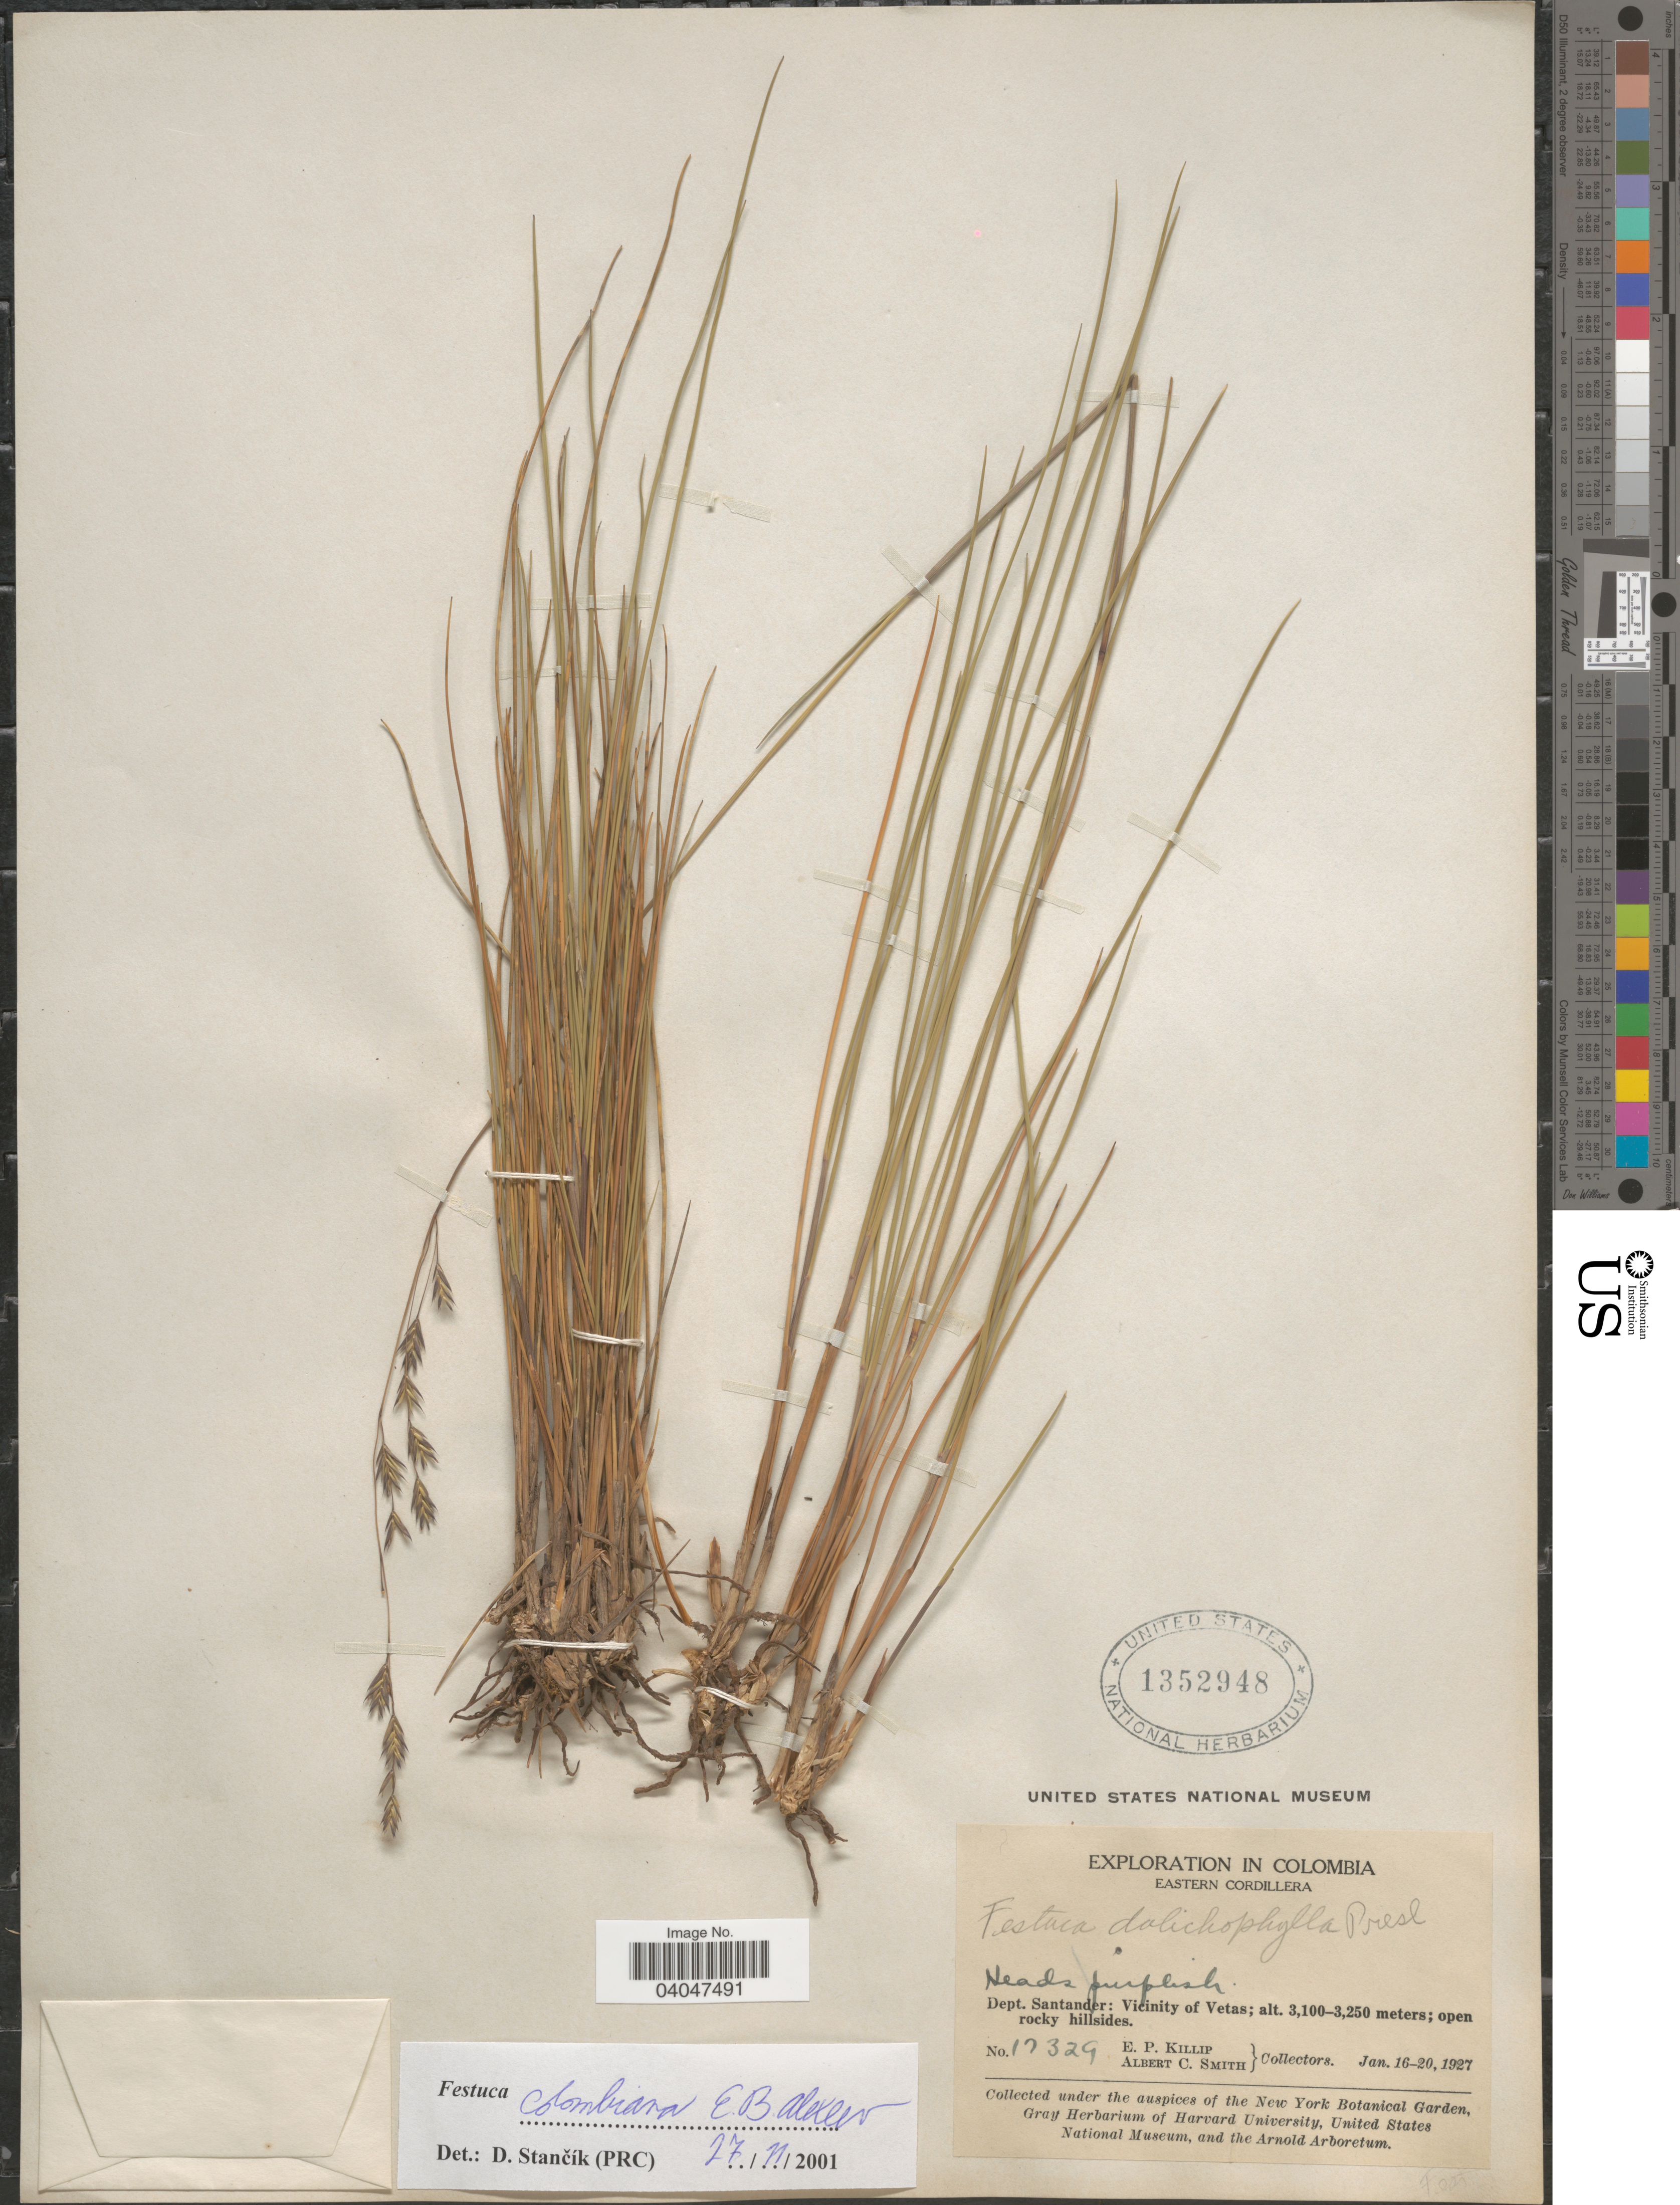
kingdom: Plantae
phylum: Tracheophyta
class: Liliopsida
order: Poales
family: Poaceae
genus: Festuca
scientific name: Festuca colombiana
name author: E.B. Alexeev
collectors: E. P. Killip & A. C. Smith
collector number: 17329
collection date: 1927-01-16/1927-01-20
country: Colombia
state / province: Santander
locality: Eastern Cordillera. Dept. Santander: Vicinity of Vetas.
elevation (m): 3100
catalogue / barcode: US 1352948